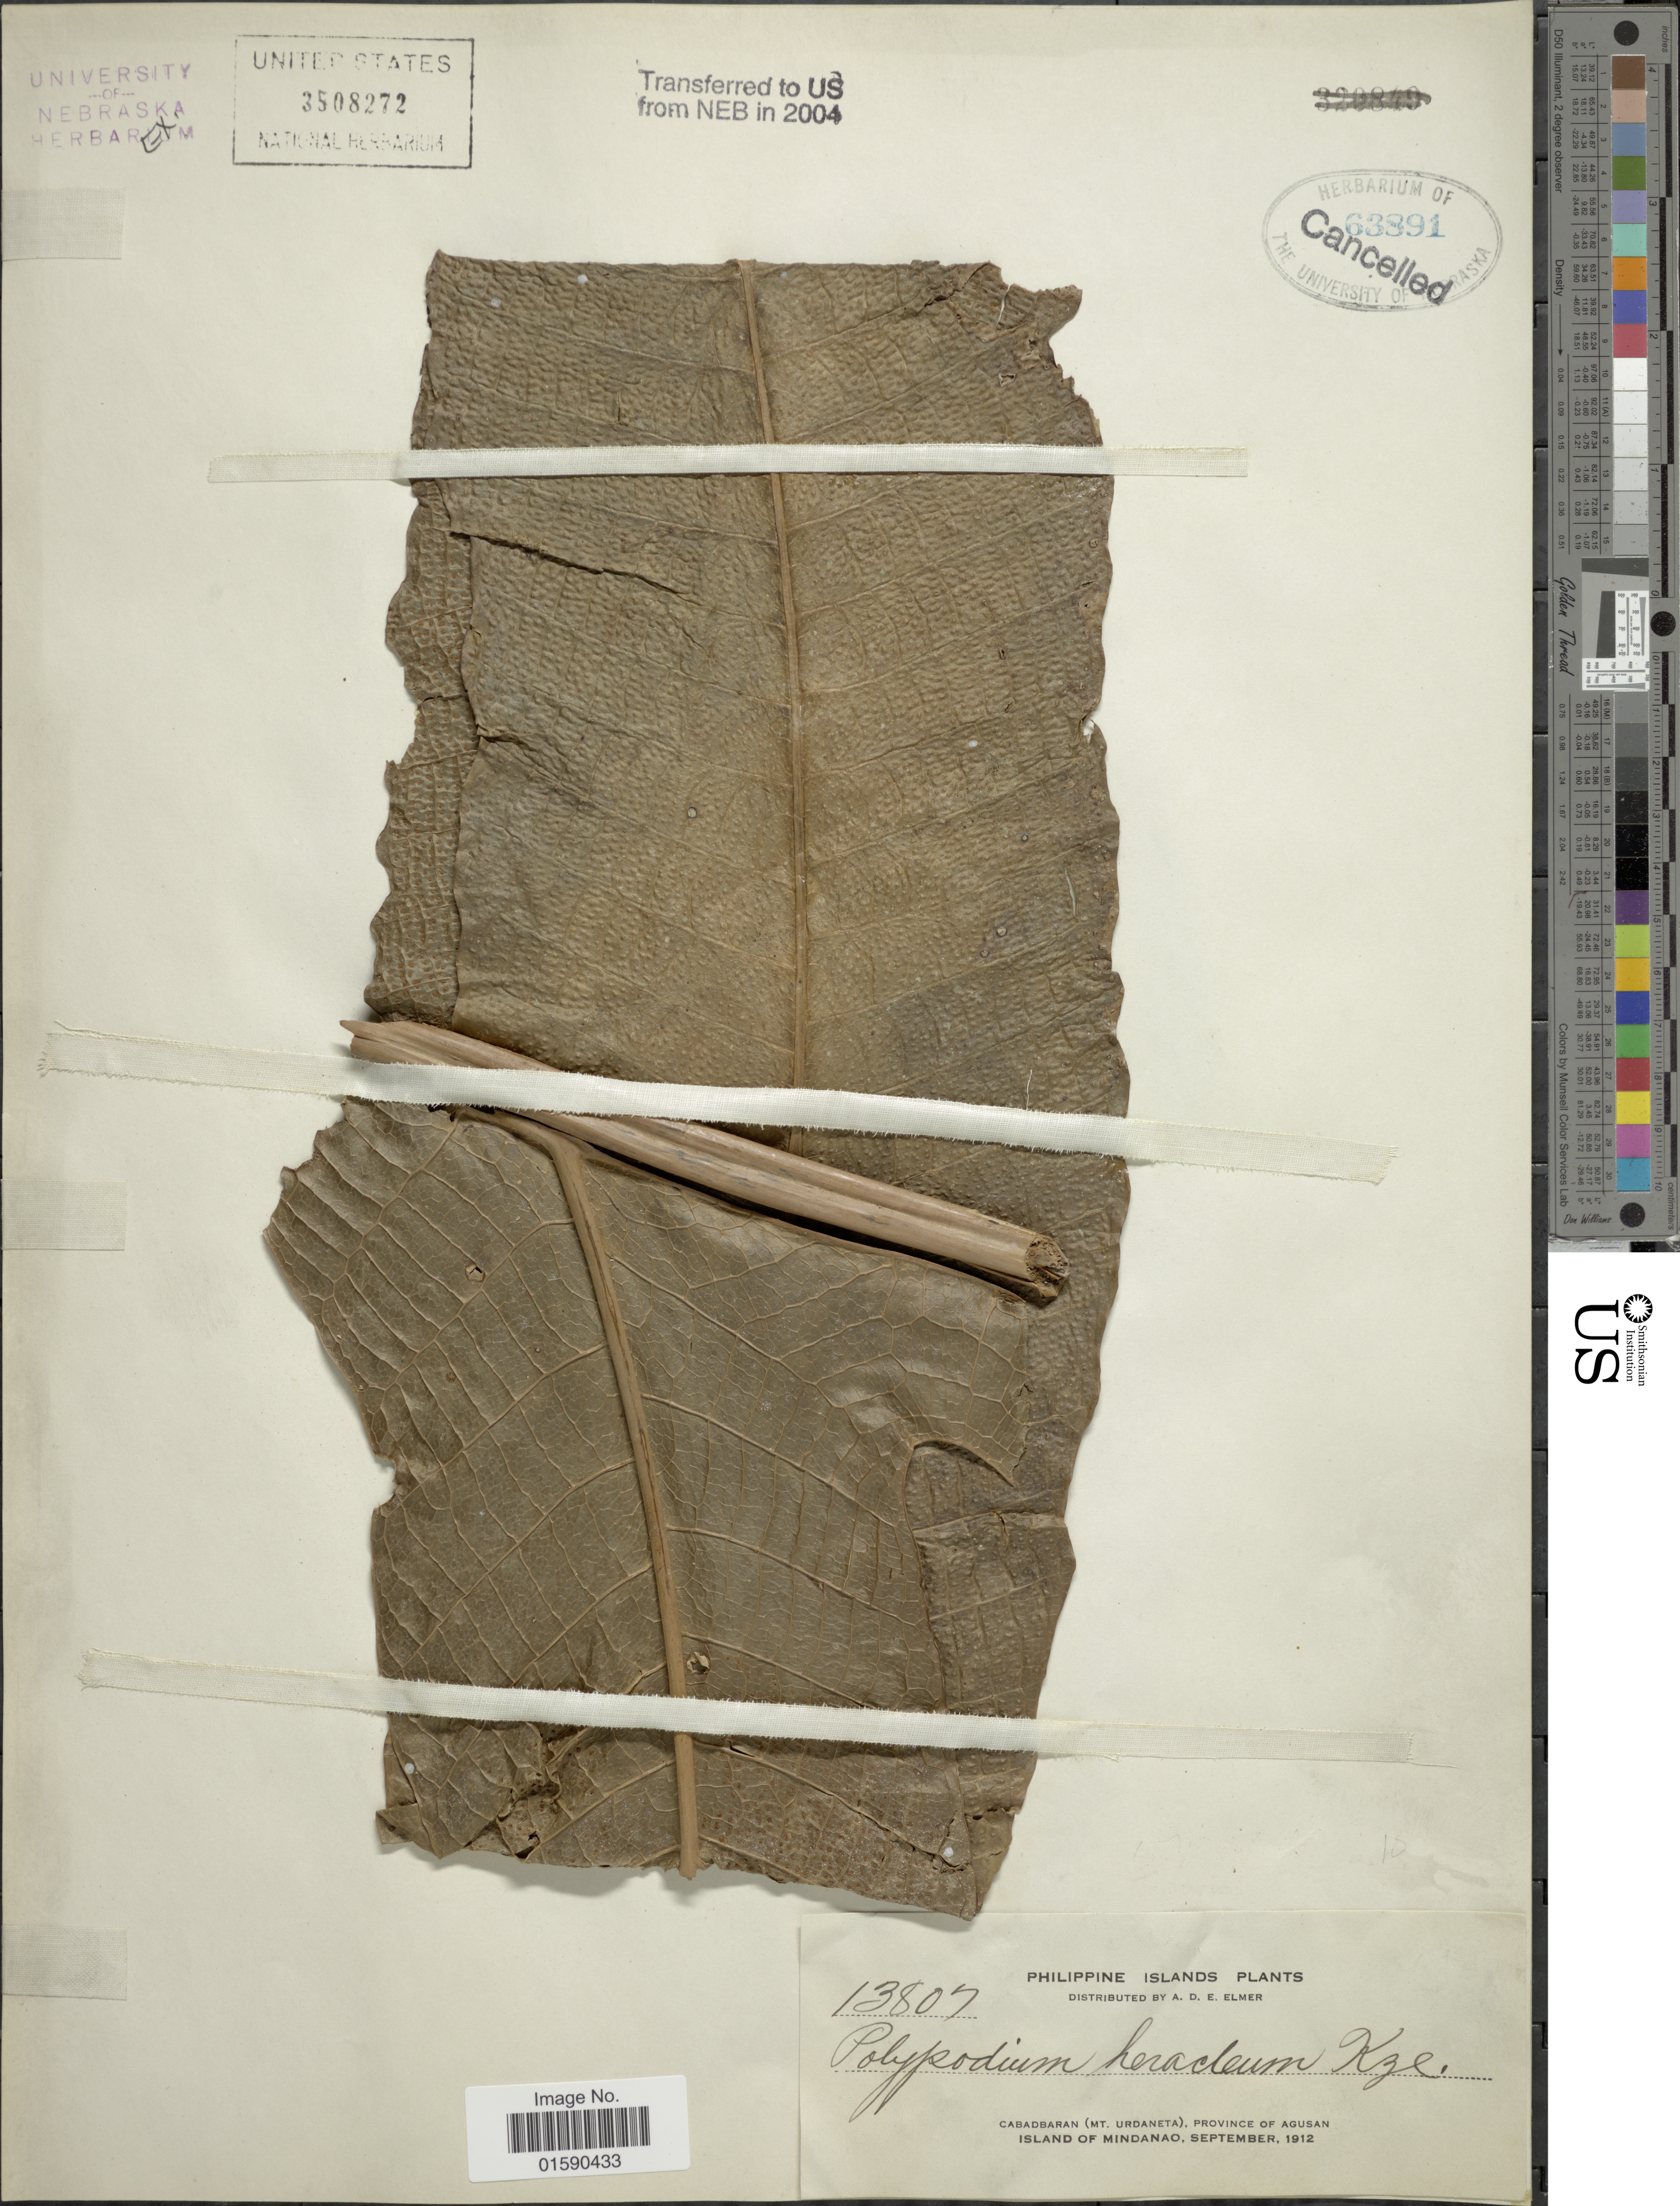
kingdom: Plantae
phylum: Tracheophyta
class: Polypodiopsida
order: Polypodiales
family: Polypodiaceae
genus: Aglaomorpha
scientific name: Aglaomorpha heraclea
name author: (Kunze) Copel.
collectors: A. D. E. Elmer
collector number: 13807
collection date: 1912-09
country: Philippines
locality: Cabadbaran (Mt. Urdaneta), Province of Agusan. Island of Mindanao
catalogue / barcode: US 3508272